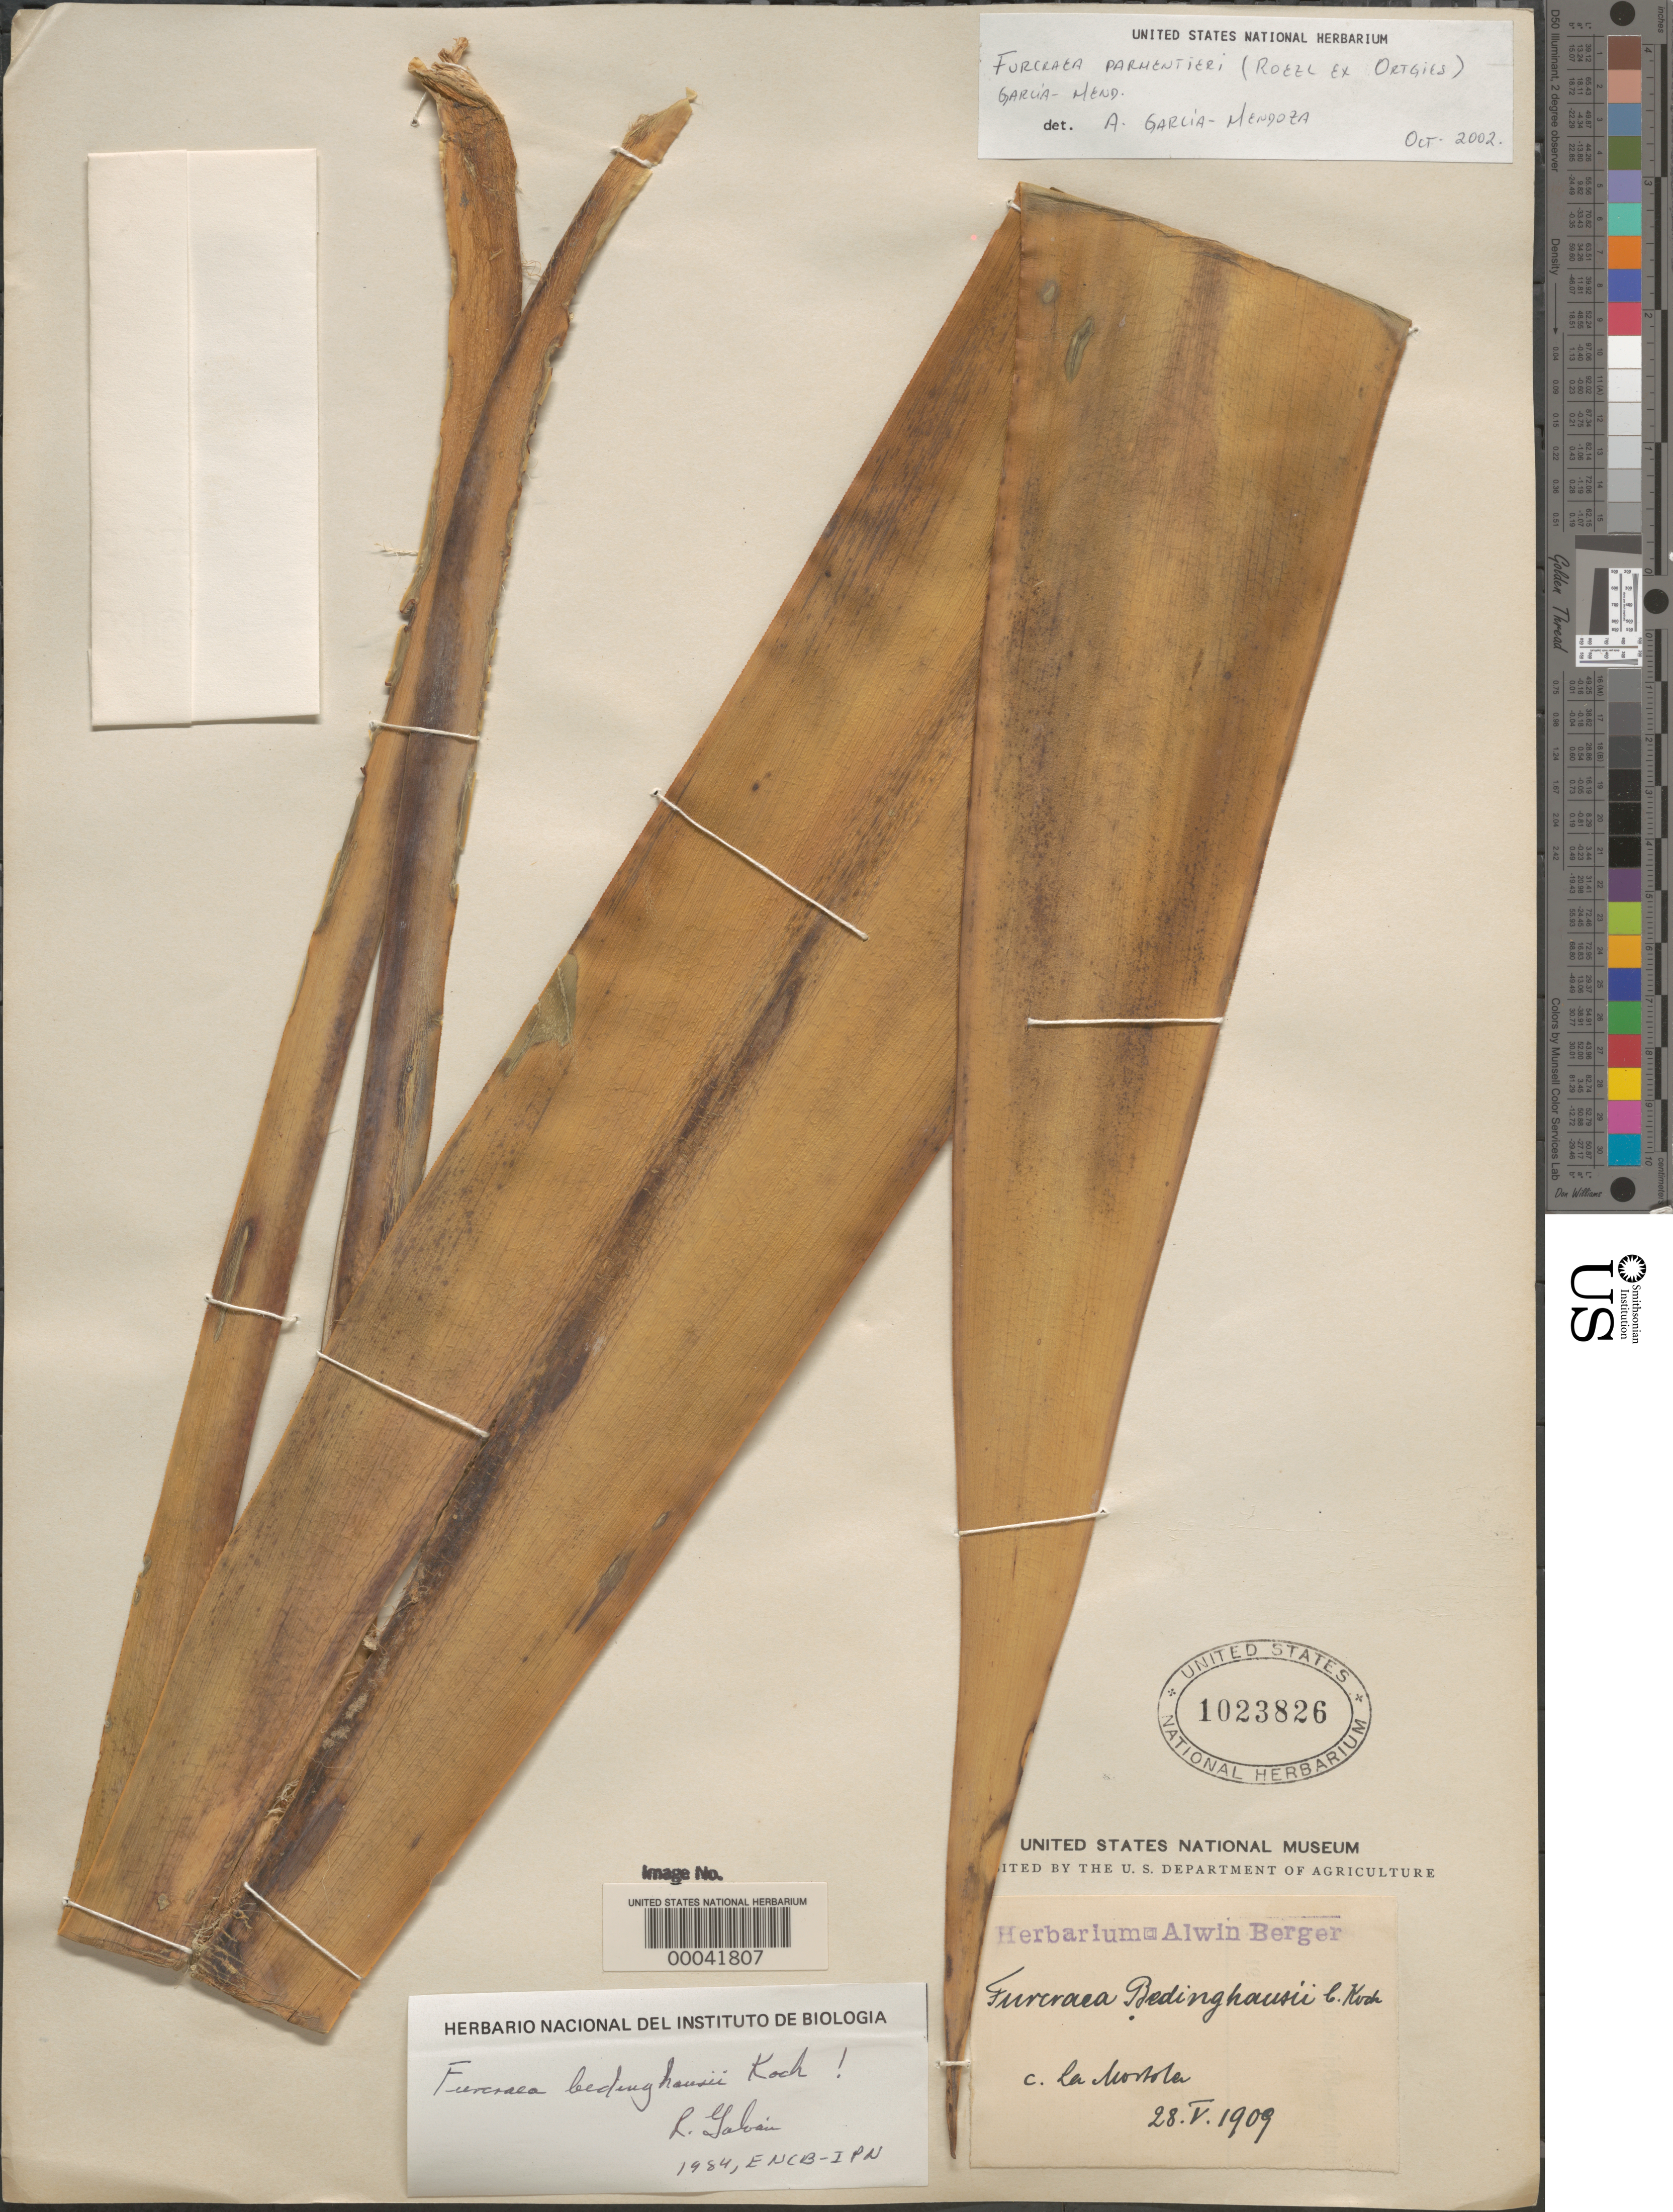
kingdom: Plantae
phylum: Tracheophyta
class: Liliopsida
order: Asparagales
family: Asparagaceae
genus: Furcraea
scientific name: Furcraea parmentieri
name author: (Roezl) García-Mend.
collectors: A. Berger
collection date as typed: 28 May 1909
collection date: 1909-05-28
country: Mexico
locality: E of Monserrat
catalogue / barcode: US 1023826